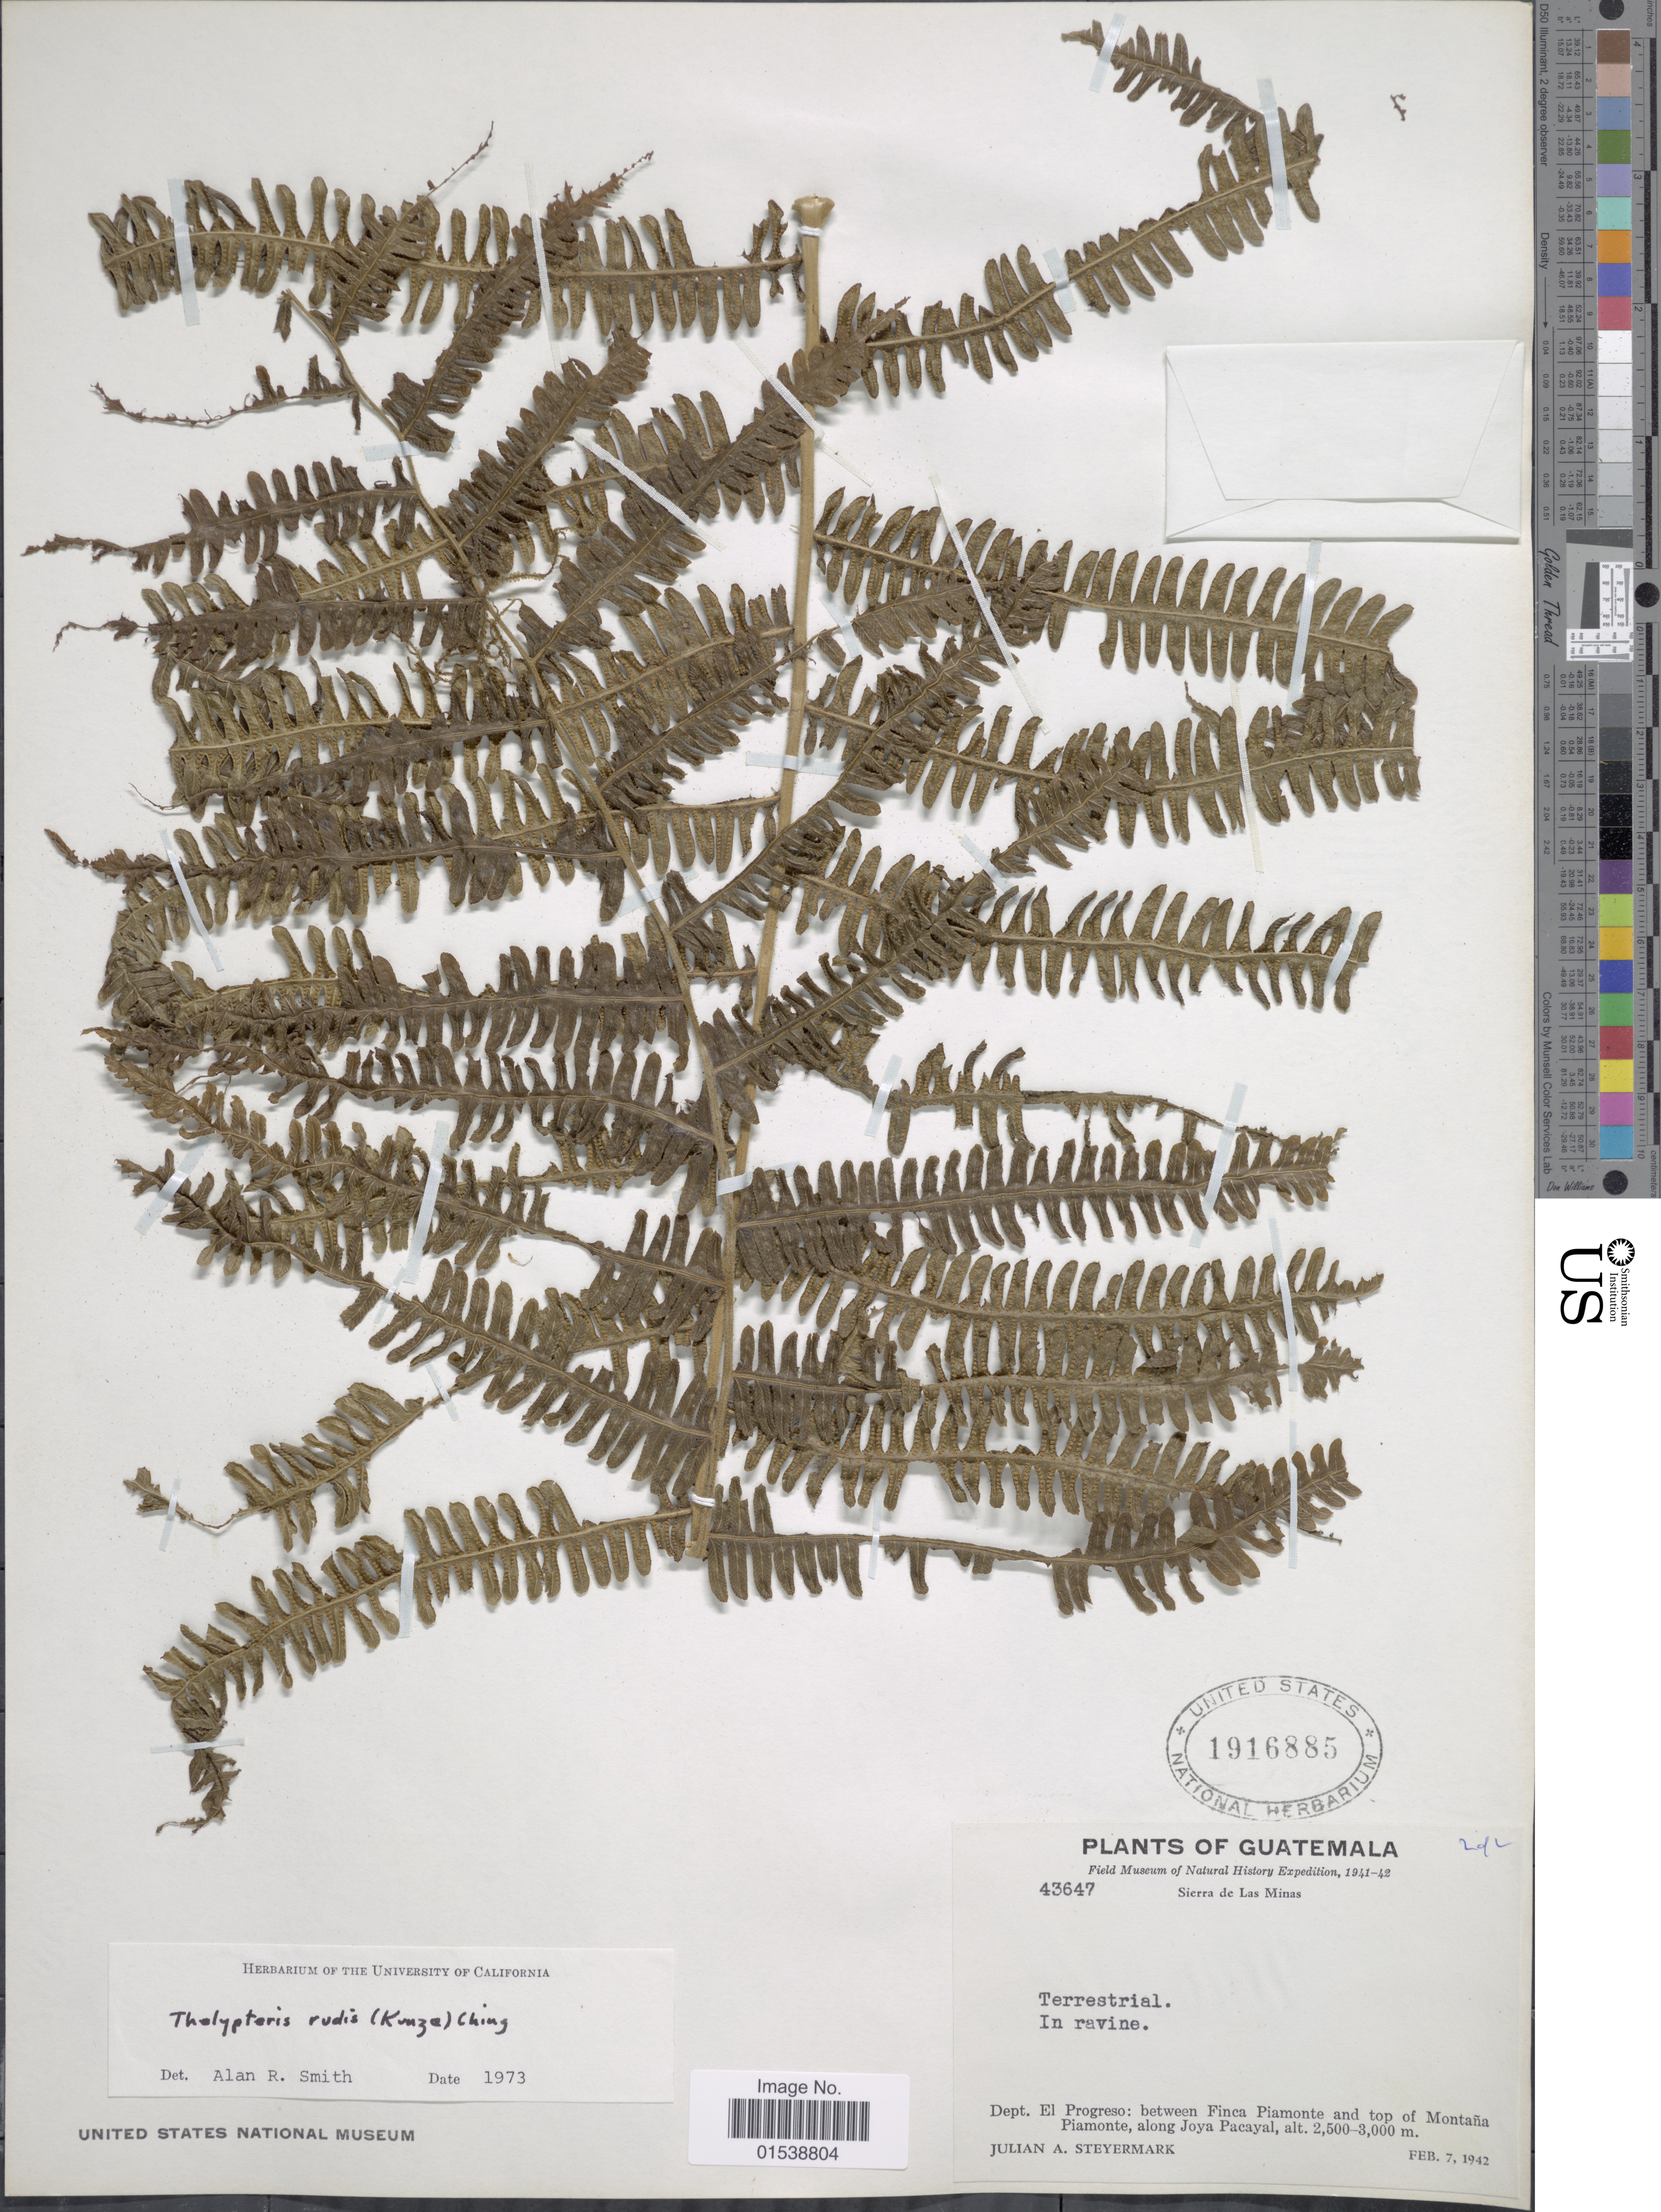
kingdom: Plantae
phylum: Tracheophyta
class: Polypodiopsida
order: Polypodiales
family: Thelypteridaceae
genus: Amauropelta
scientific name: Amauropelta rudis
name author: (Kunze) Pic. Serm.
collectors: J. Steyermark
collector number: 43647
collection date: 1942-02-07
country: Guatemala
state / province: El Progreso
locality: Sierra de Las Minas, Dept. El Progreso: between Finca Piamonte and top of Montana Piamonte, along Joya Pacayal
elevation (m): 2500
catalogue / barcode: US 1916885